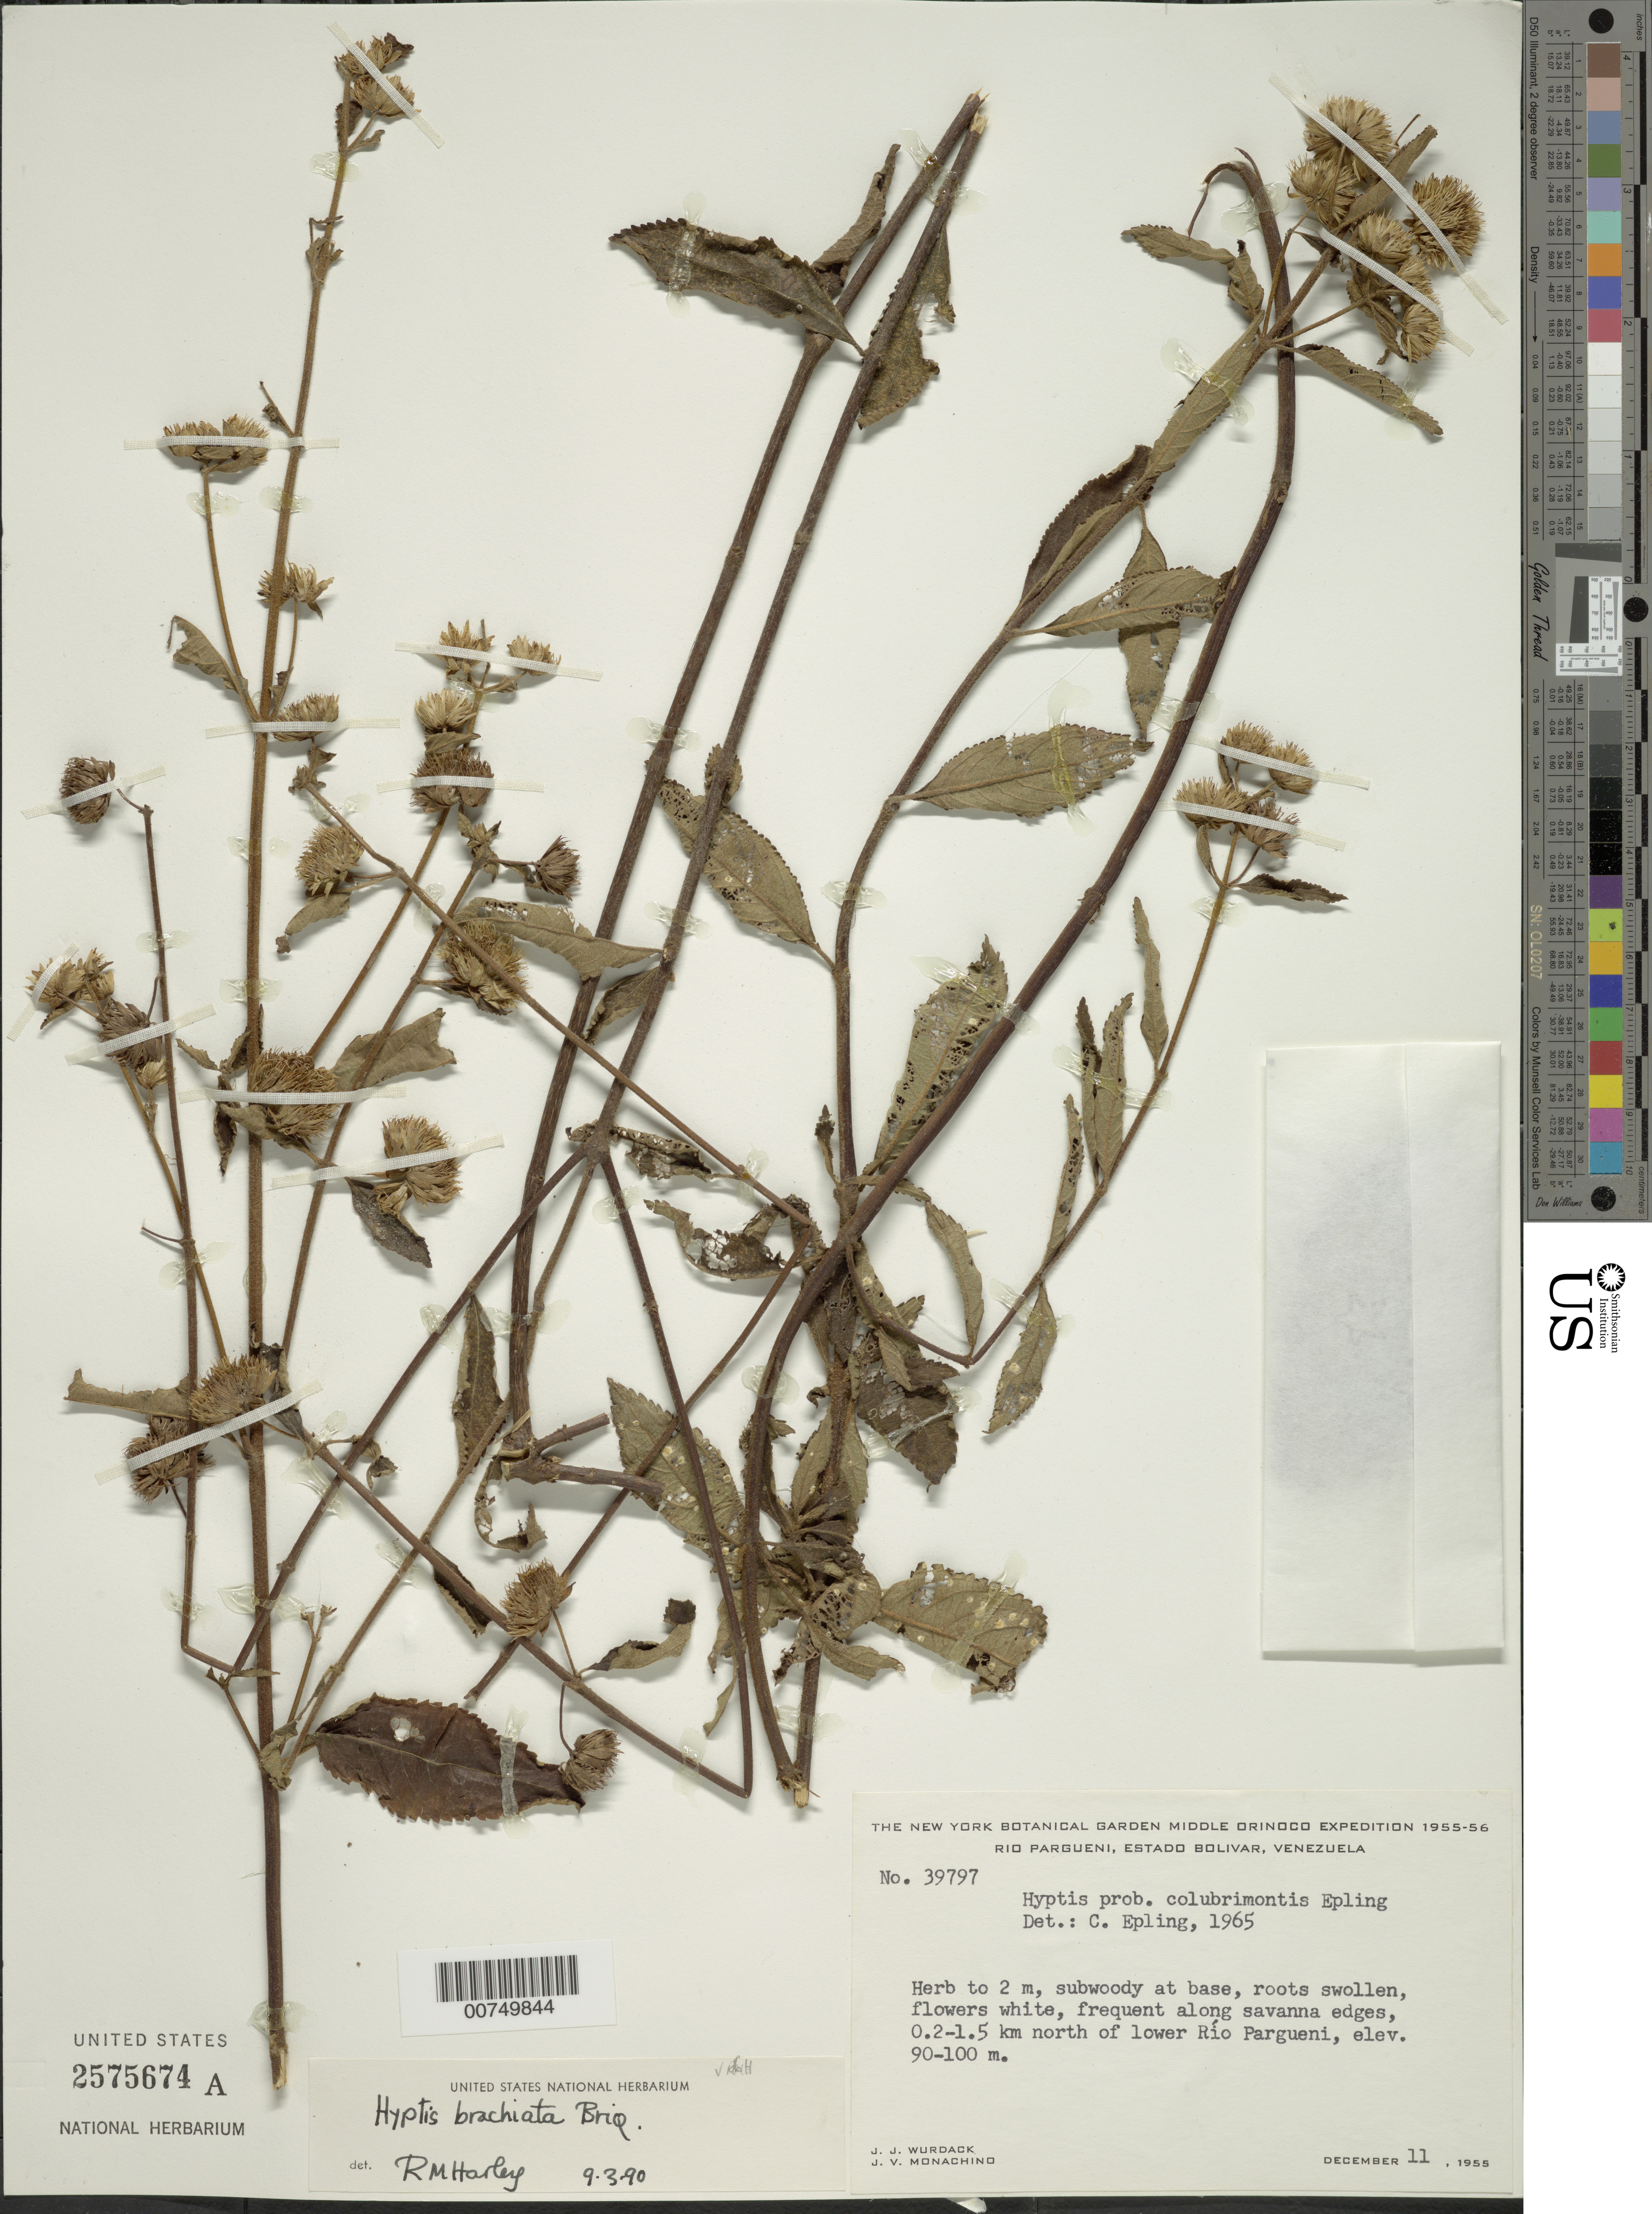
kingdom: Plantae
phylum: Tracheophyta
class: Magnoliopsida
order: Lamiales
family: Lamiaceae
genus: Hyptis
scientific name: Hyptis brachiata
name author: Briq.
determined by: Harley, R. M.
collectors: J. J. Wurdack & J. V. Monachino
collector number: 39797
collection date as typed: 11-Dec-55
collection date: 1955-12-11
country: Venezuela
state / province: Bolívar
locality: Lower Río Pargueni, 0.2-1.5 km north of mouth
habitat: Savanna edges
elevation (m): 90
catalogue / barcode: US 2575674A